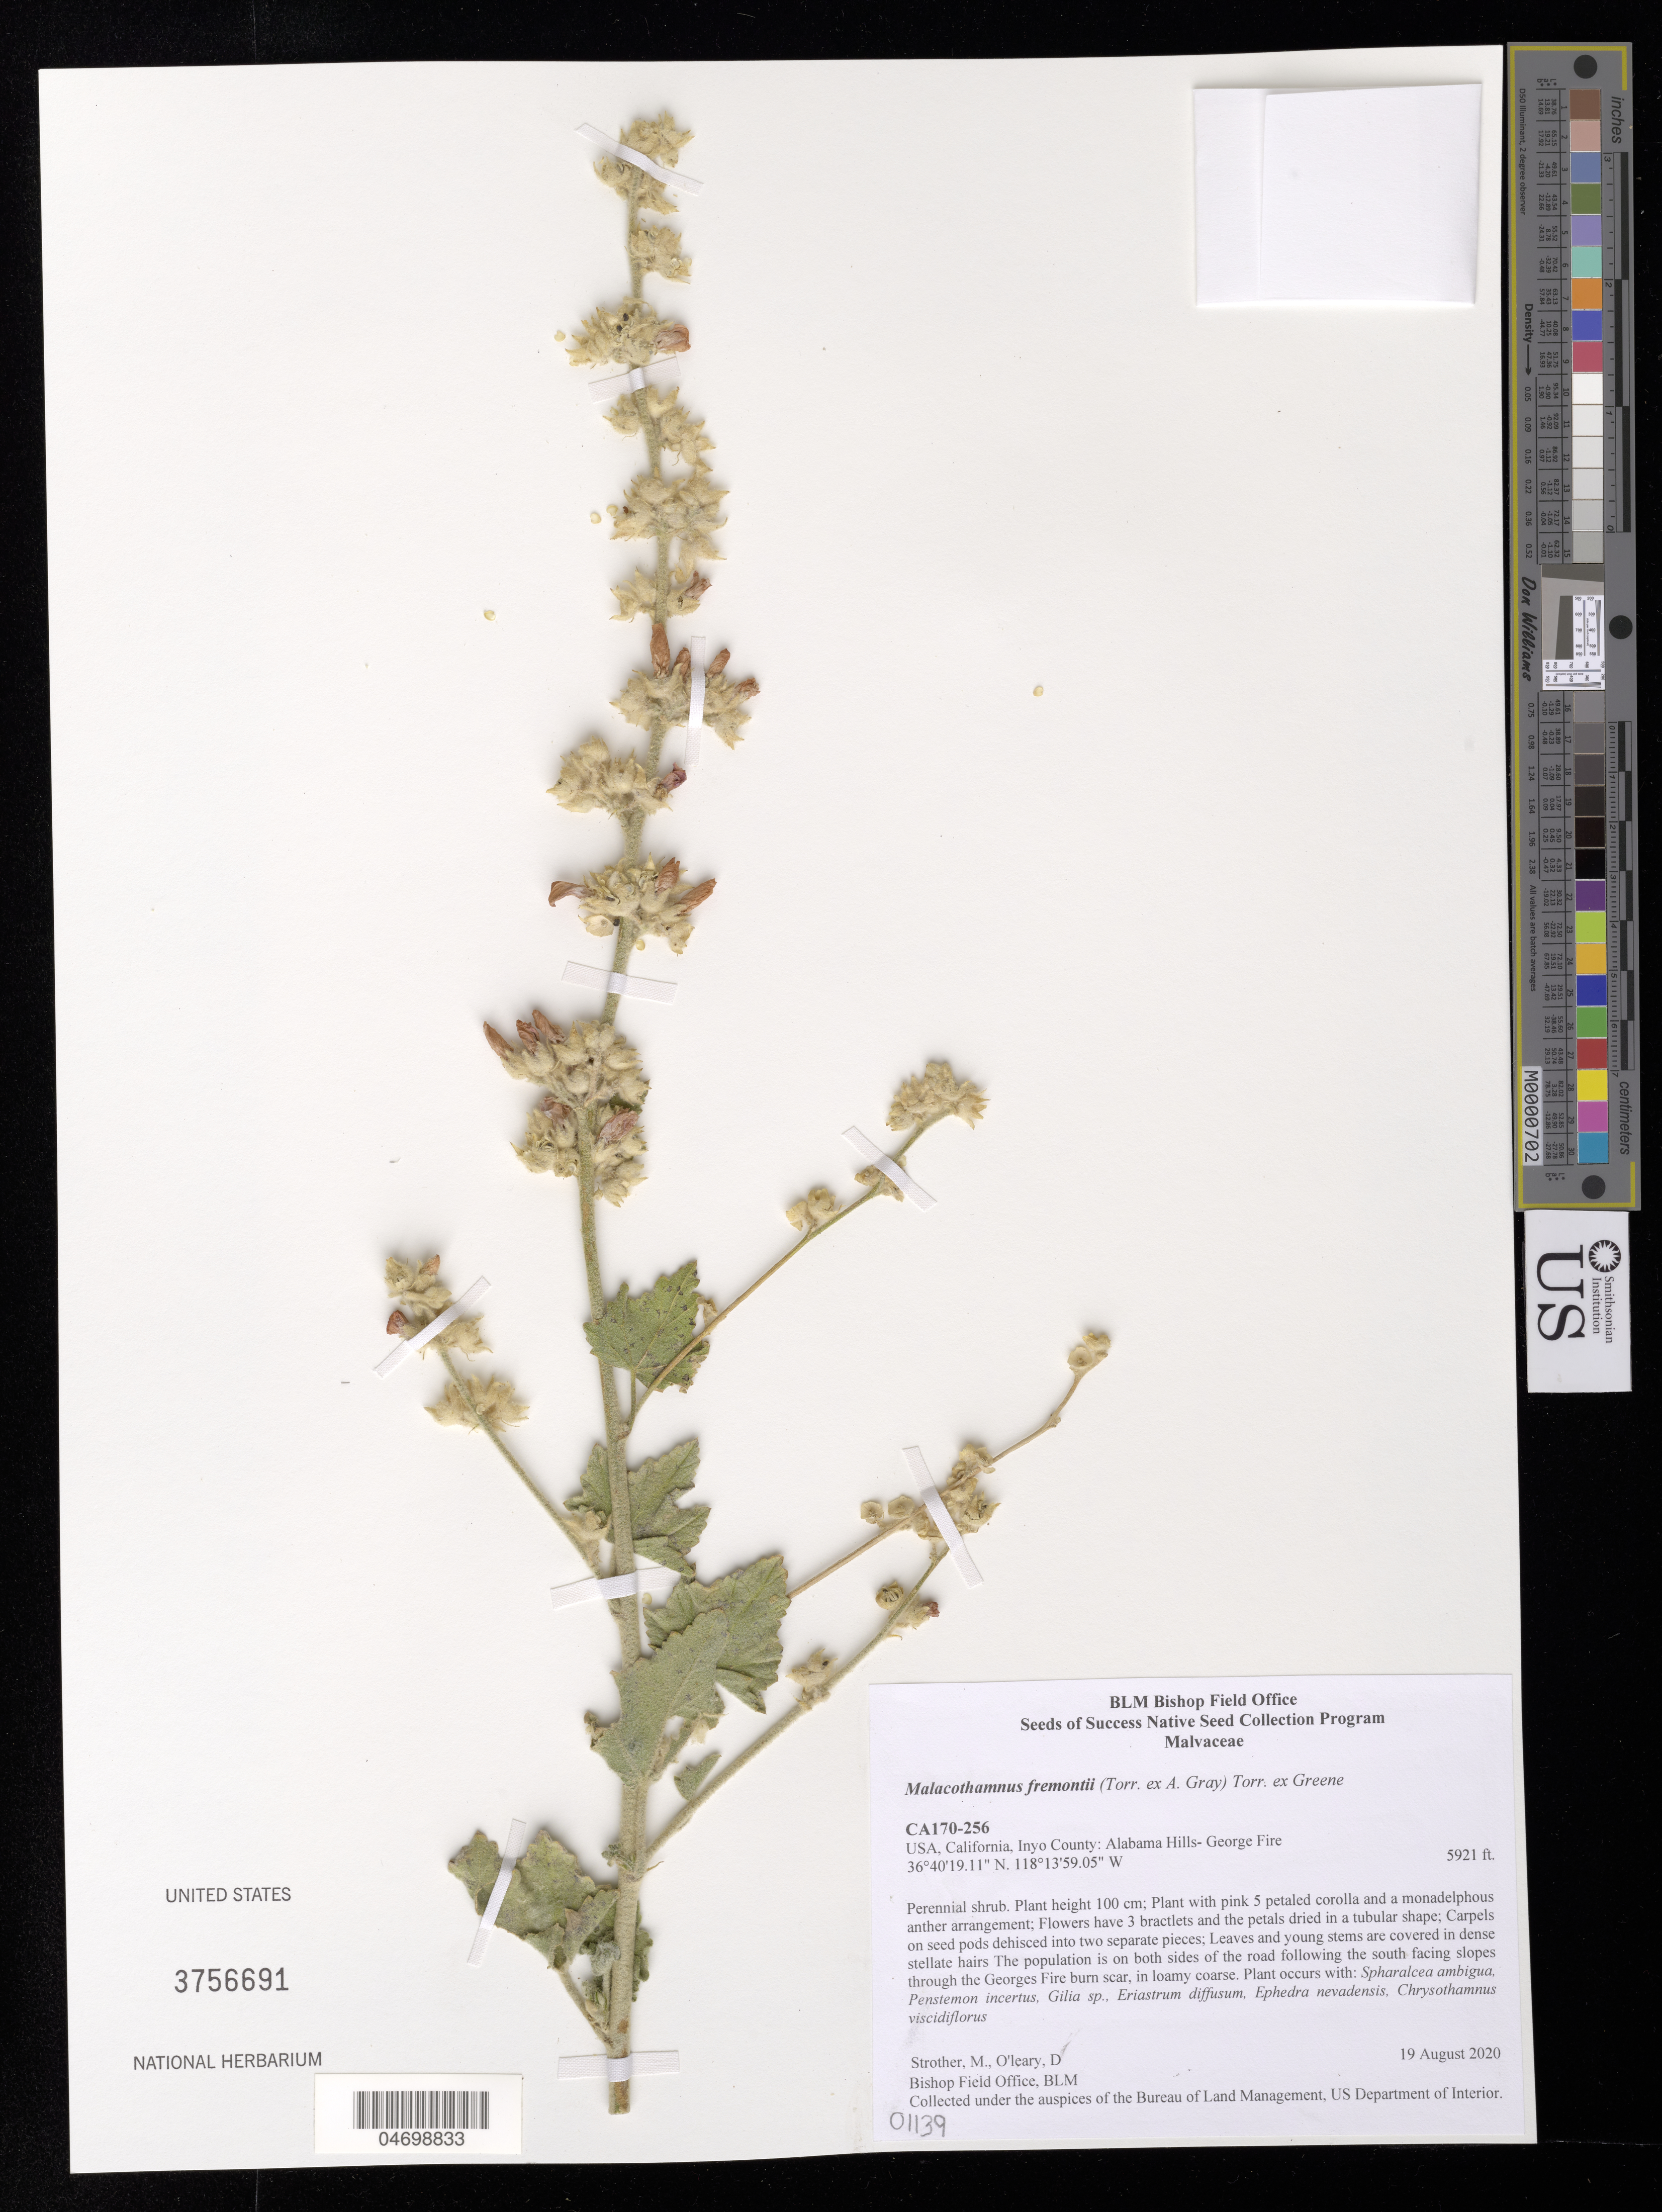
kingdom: Plantae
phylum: Tracheophyta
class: Magnoliopsida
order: Malvales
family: Malvaceae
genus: Malacothamnus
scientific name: Malacothamnus fremontii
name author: (Torr. ex A. Gray) Greene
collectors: M. Strother & D. O'leary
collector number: CA170-256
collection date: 2020-08-19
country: United States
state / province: California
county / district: Inyo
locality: Alabama Hills-George Fire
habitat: Loamy coarse. With Gilia sp., Penstemon incertus, Ephedra nevaensis, etc.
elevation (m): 1805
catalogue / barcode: US 3756691